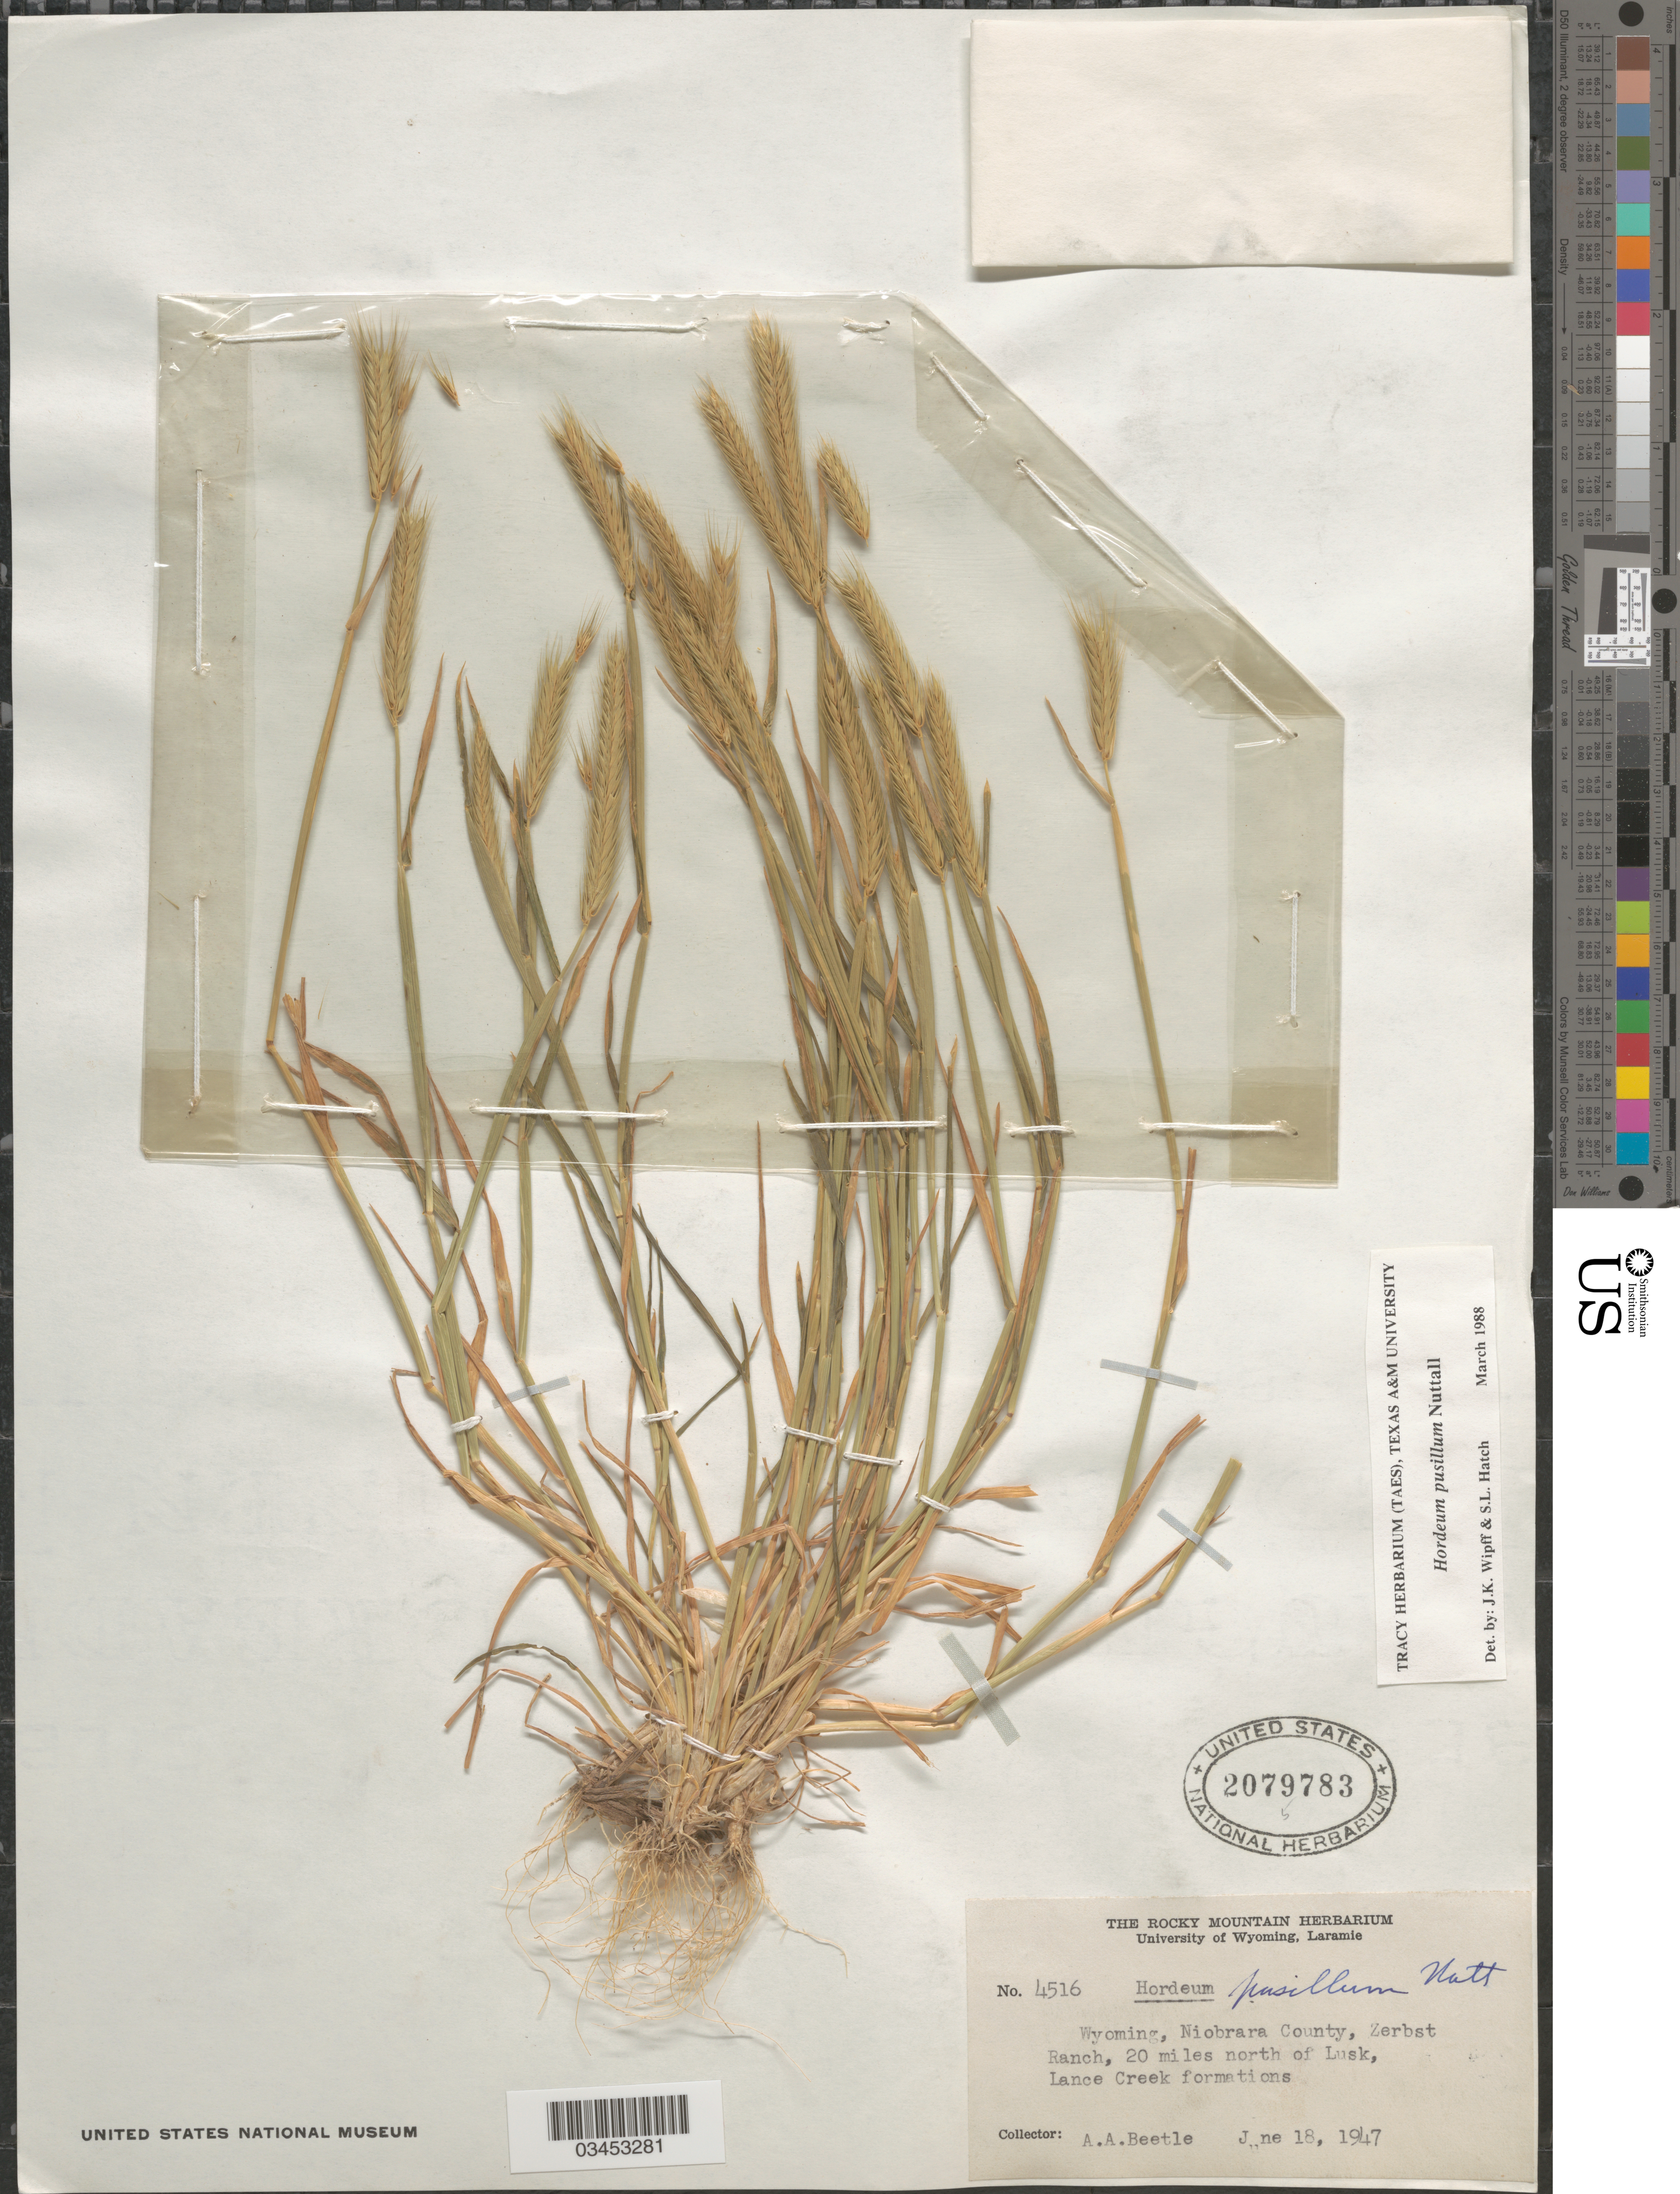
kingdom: Plantae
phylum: Tracheophyta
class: Liliopsida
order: Poales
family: Poaceae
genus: Hordeum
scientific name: Hordeum pusillum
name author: Nutt.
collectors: A. A. Beetle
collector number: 4516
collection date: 1947-06-18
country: United States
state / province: Wyoming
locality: Niobrara County, Zerbst Ranch, 20 miles north of Lusk, Lance Creek formations.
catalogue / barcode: US 2079783